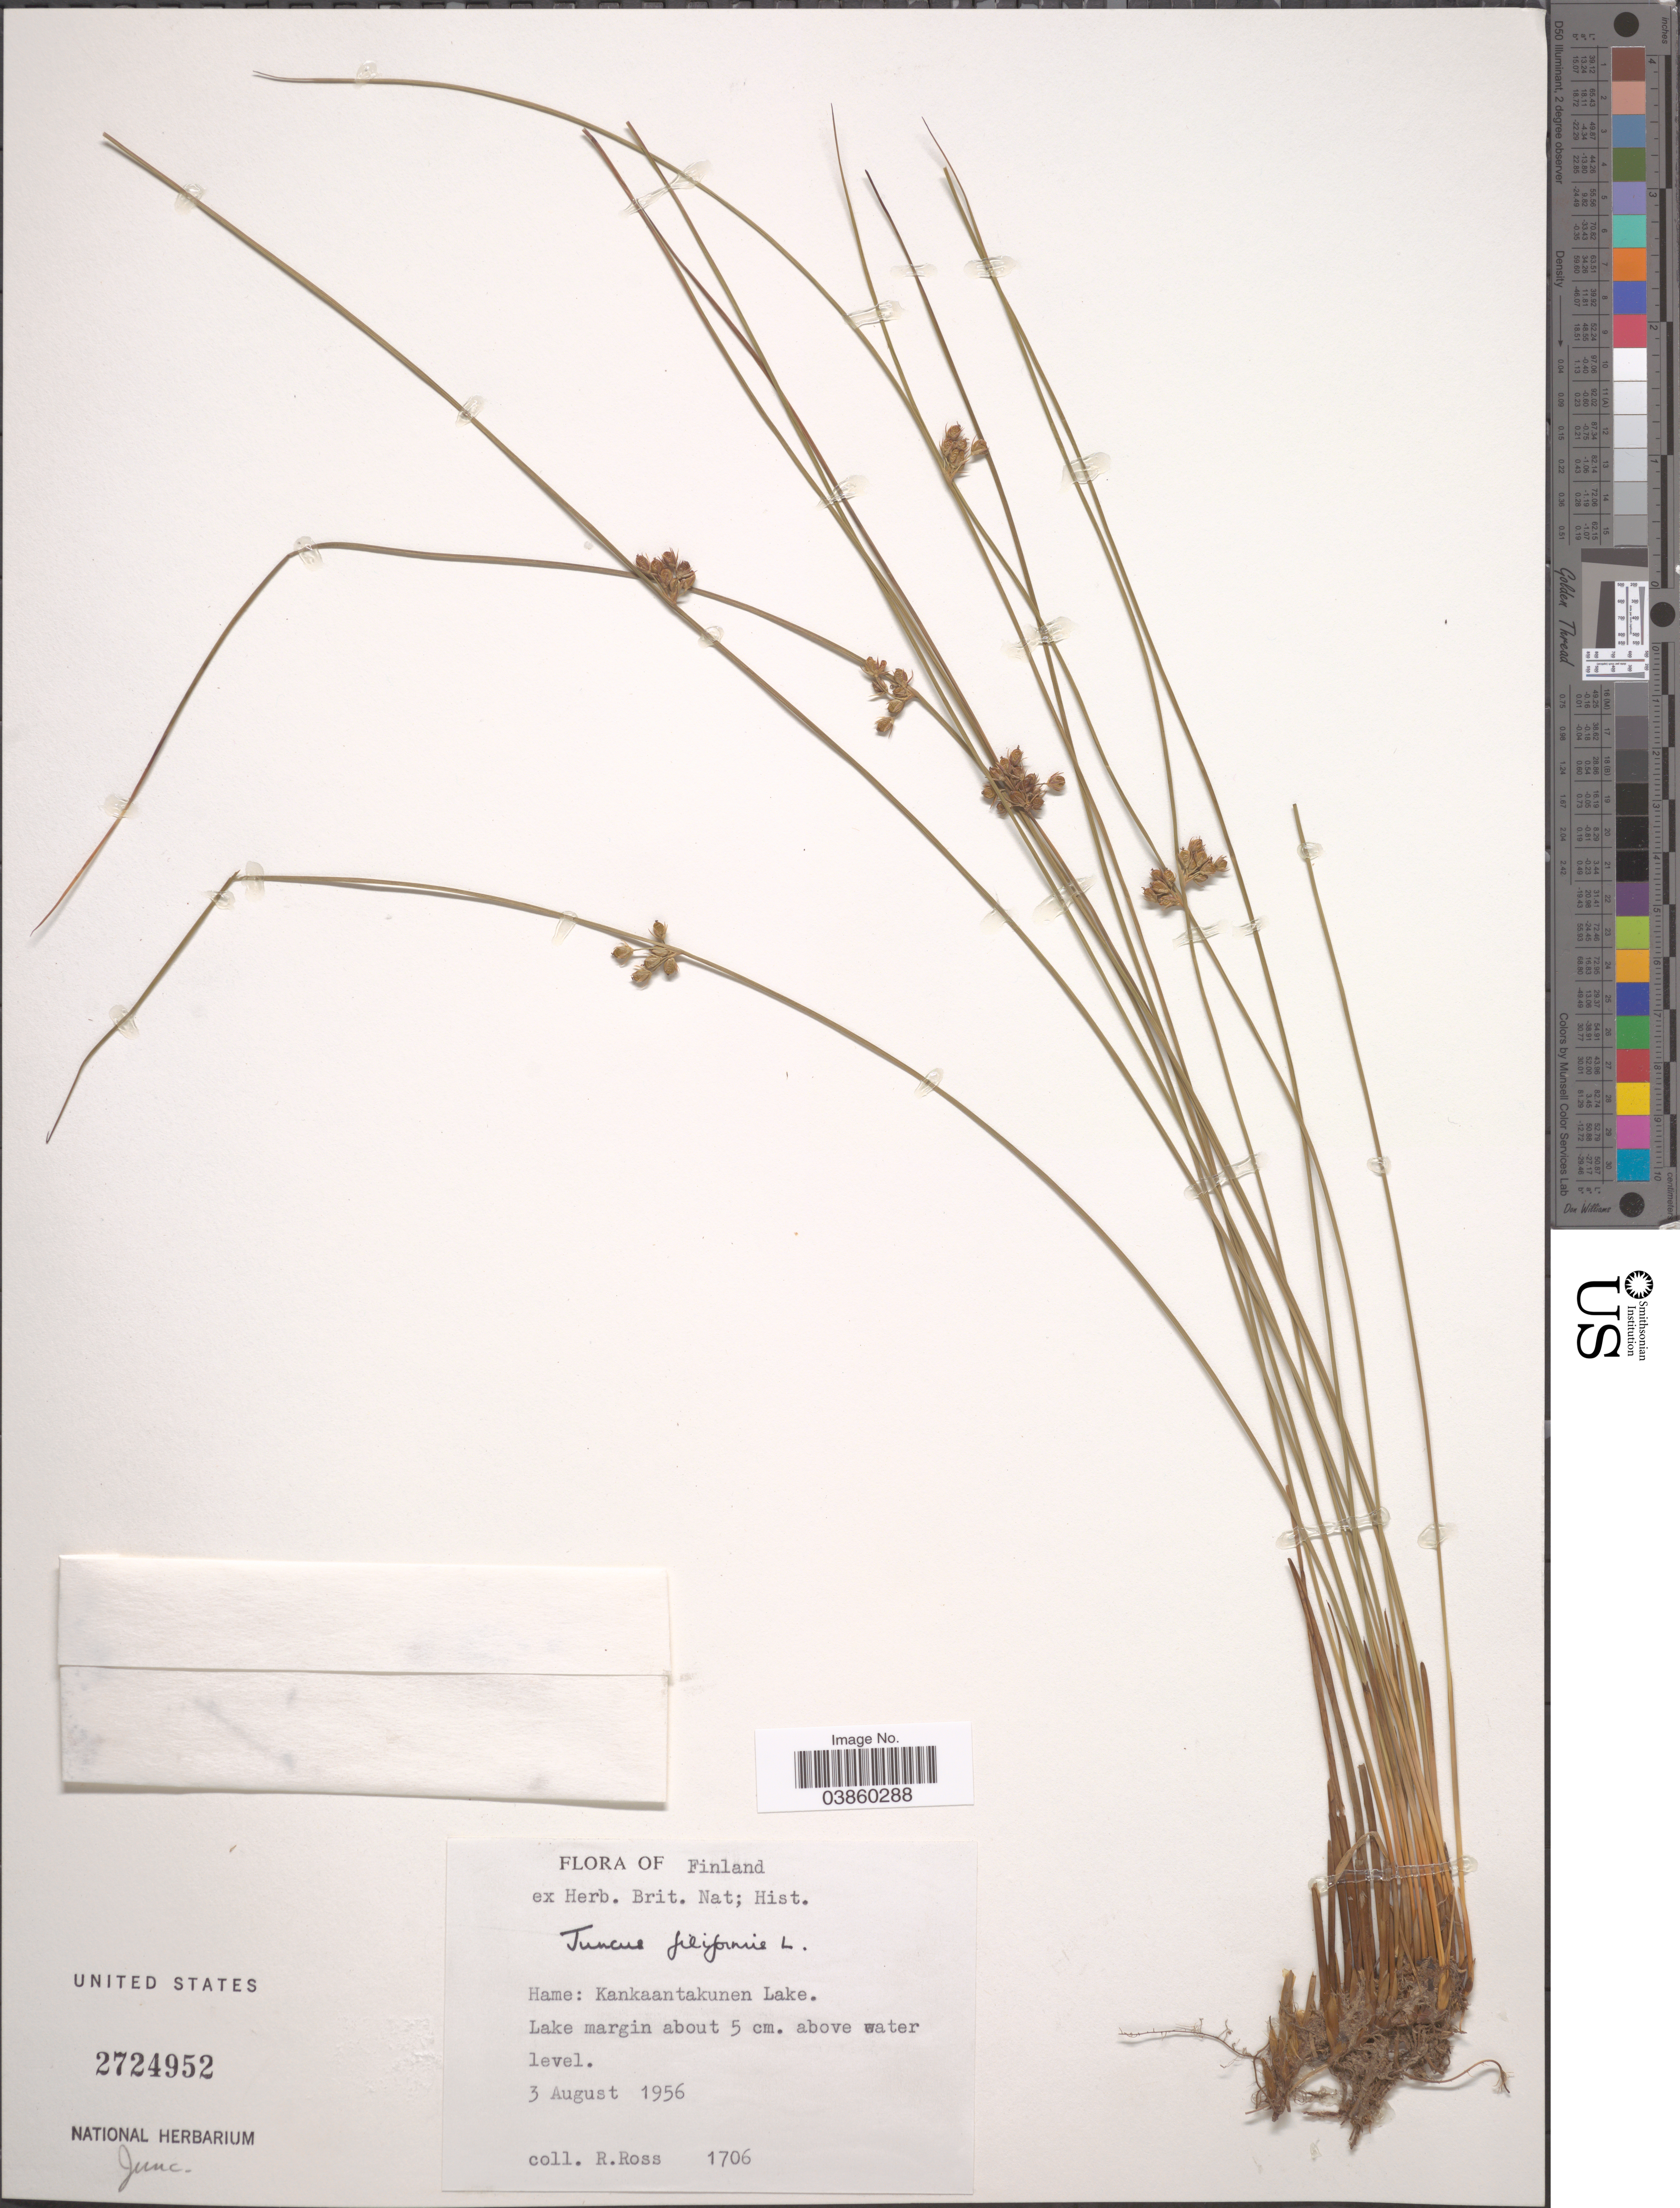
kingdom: Plantae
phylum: Tracheophyta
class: Liliopsida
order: Poales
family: Juncaceae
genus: Juncus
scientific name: Juncus filiformis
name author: L.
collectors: R. Ross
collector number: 1706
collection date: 1956-08-03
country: Finland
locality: Hame: Kankaantakunen Lake. Lake margin about 5 cm. above water level.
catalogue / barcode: US 2724952